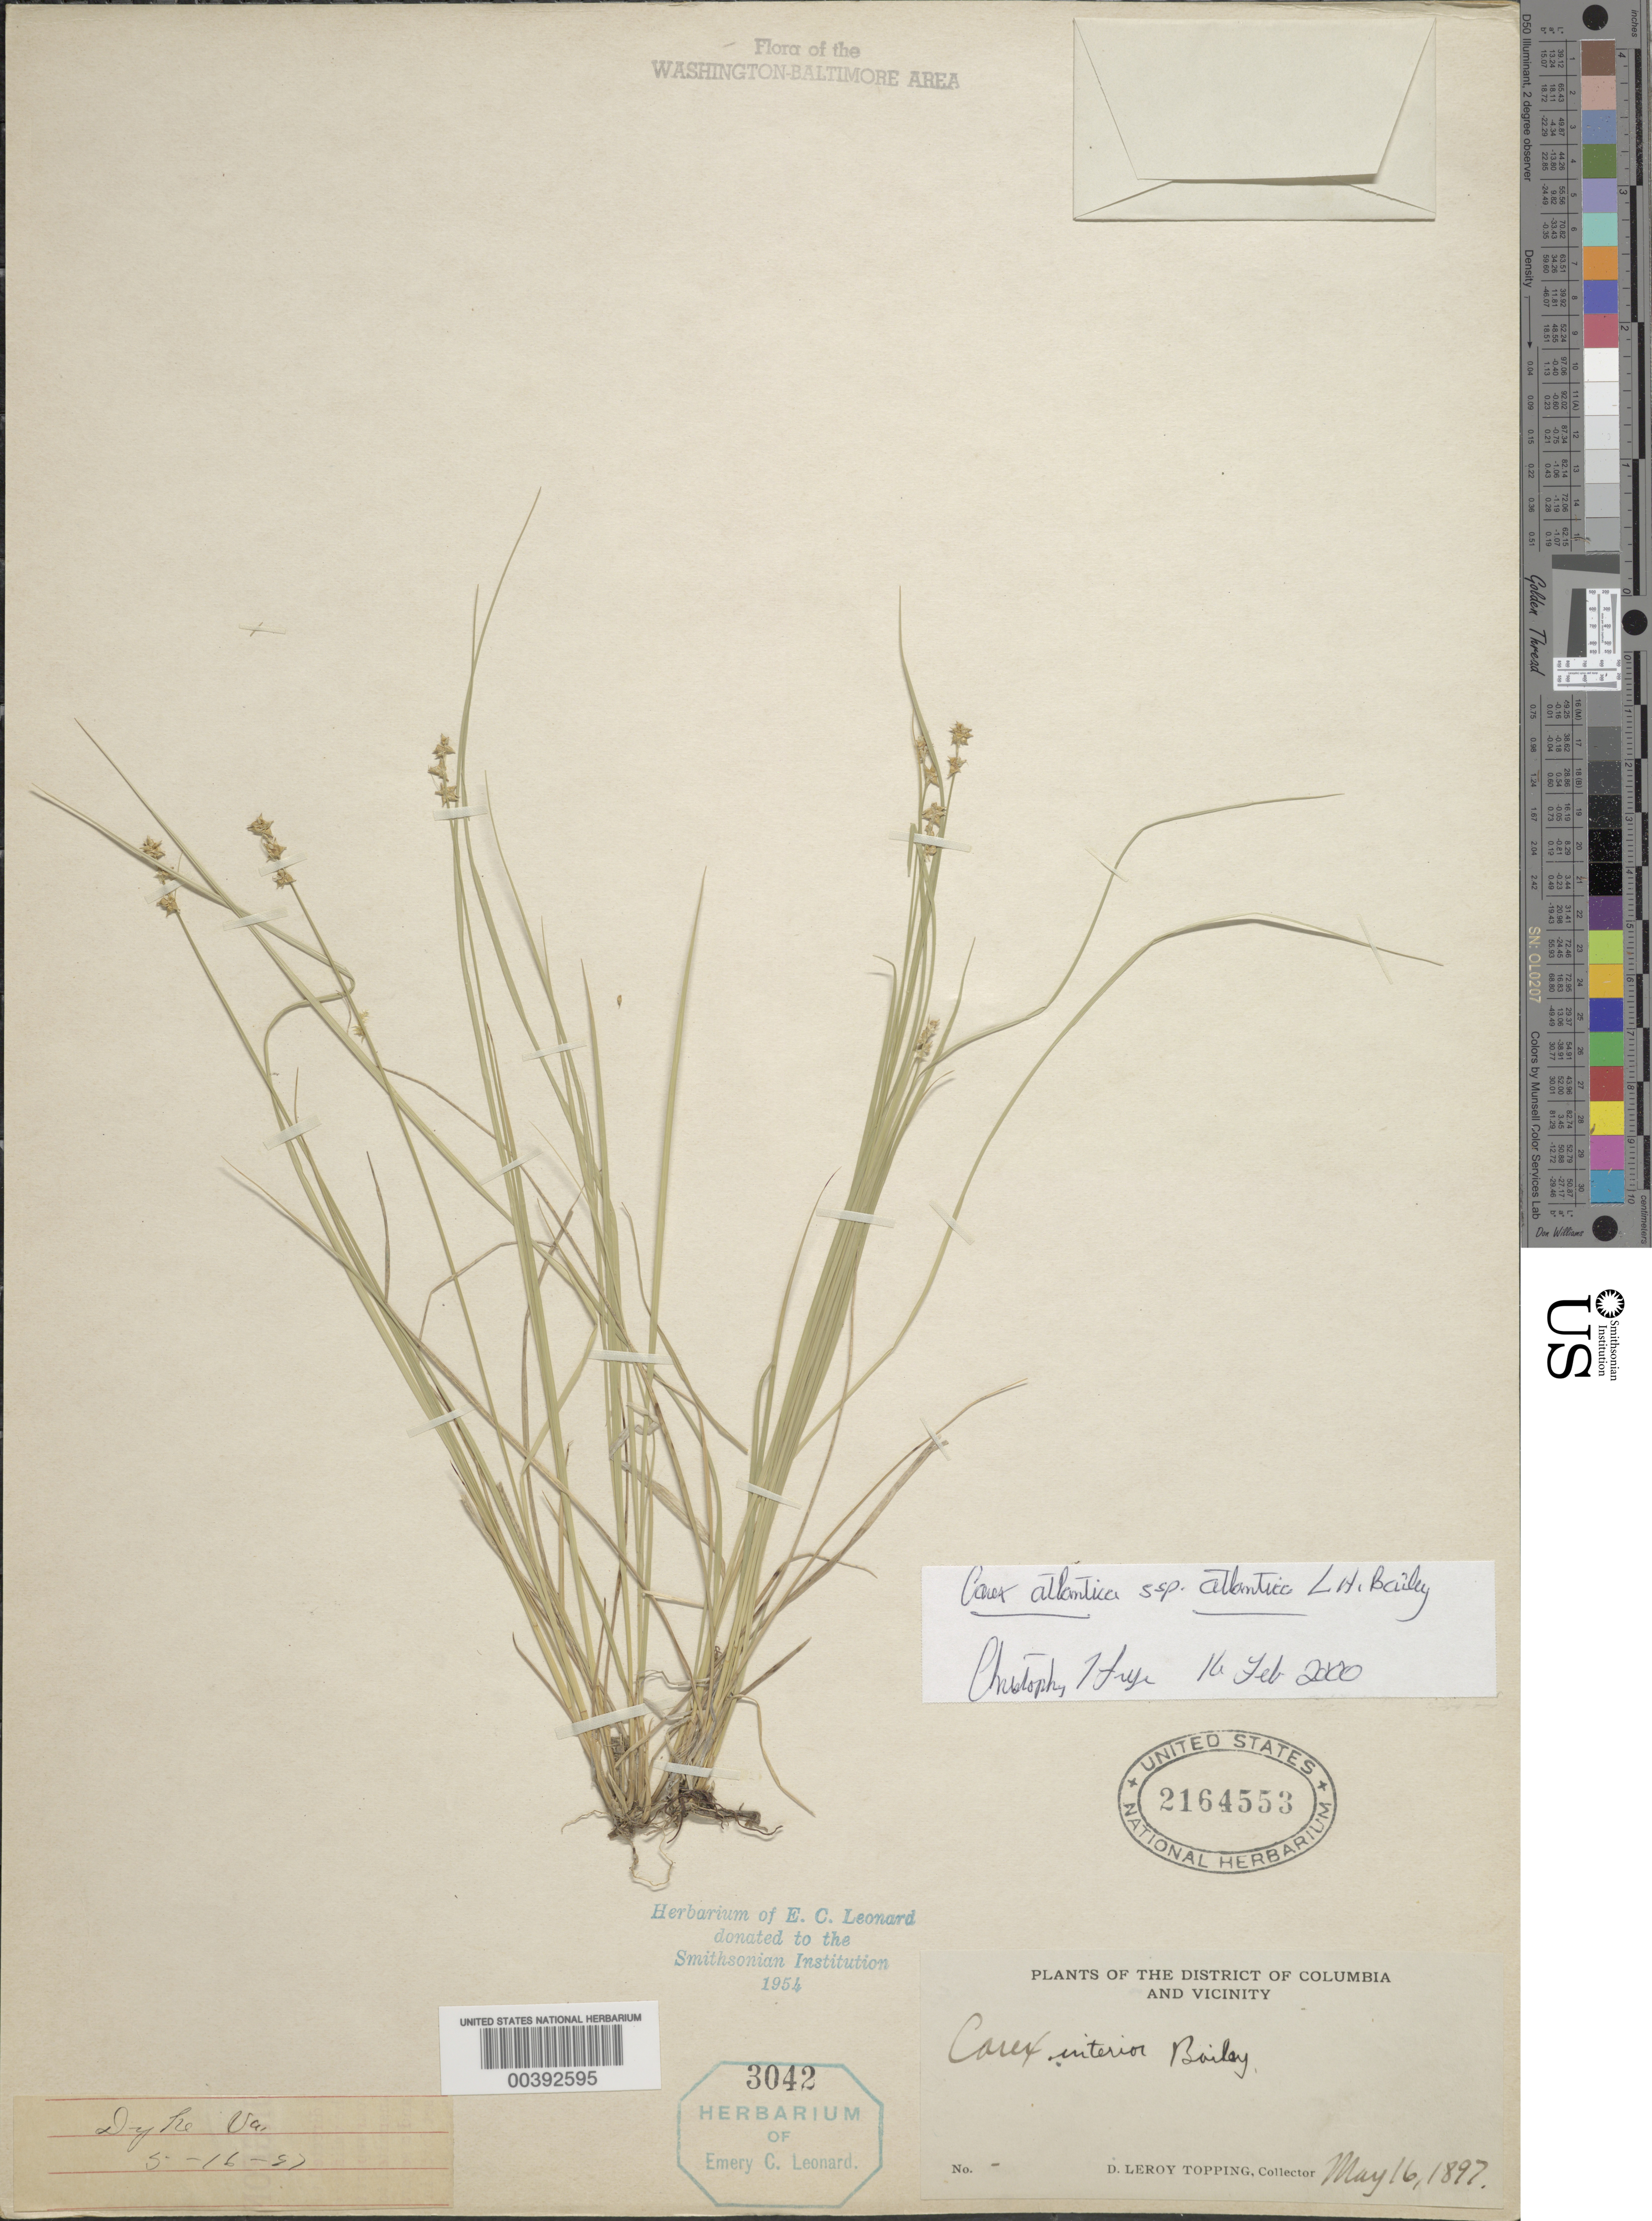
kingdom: Plantae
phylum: Tracheophyta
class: Liliopsida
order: Poales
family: Cyperaceae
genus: Carex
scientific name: Carex atlantica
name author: L.H. Bailey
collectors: D. L. Topping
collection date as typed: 16 May 1897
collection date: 1897-05-16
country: United States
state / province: Virginia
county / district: Fairfax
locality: Dyke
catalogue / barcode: US 2164553